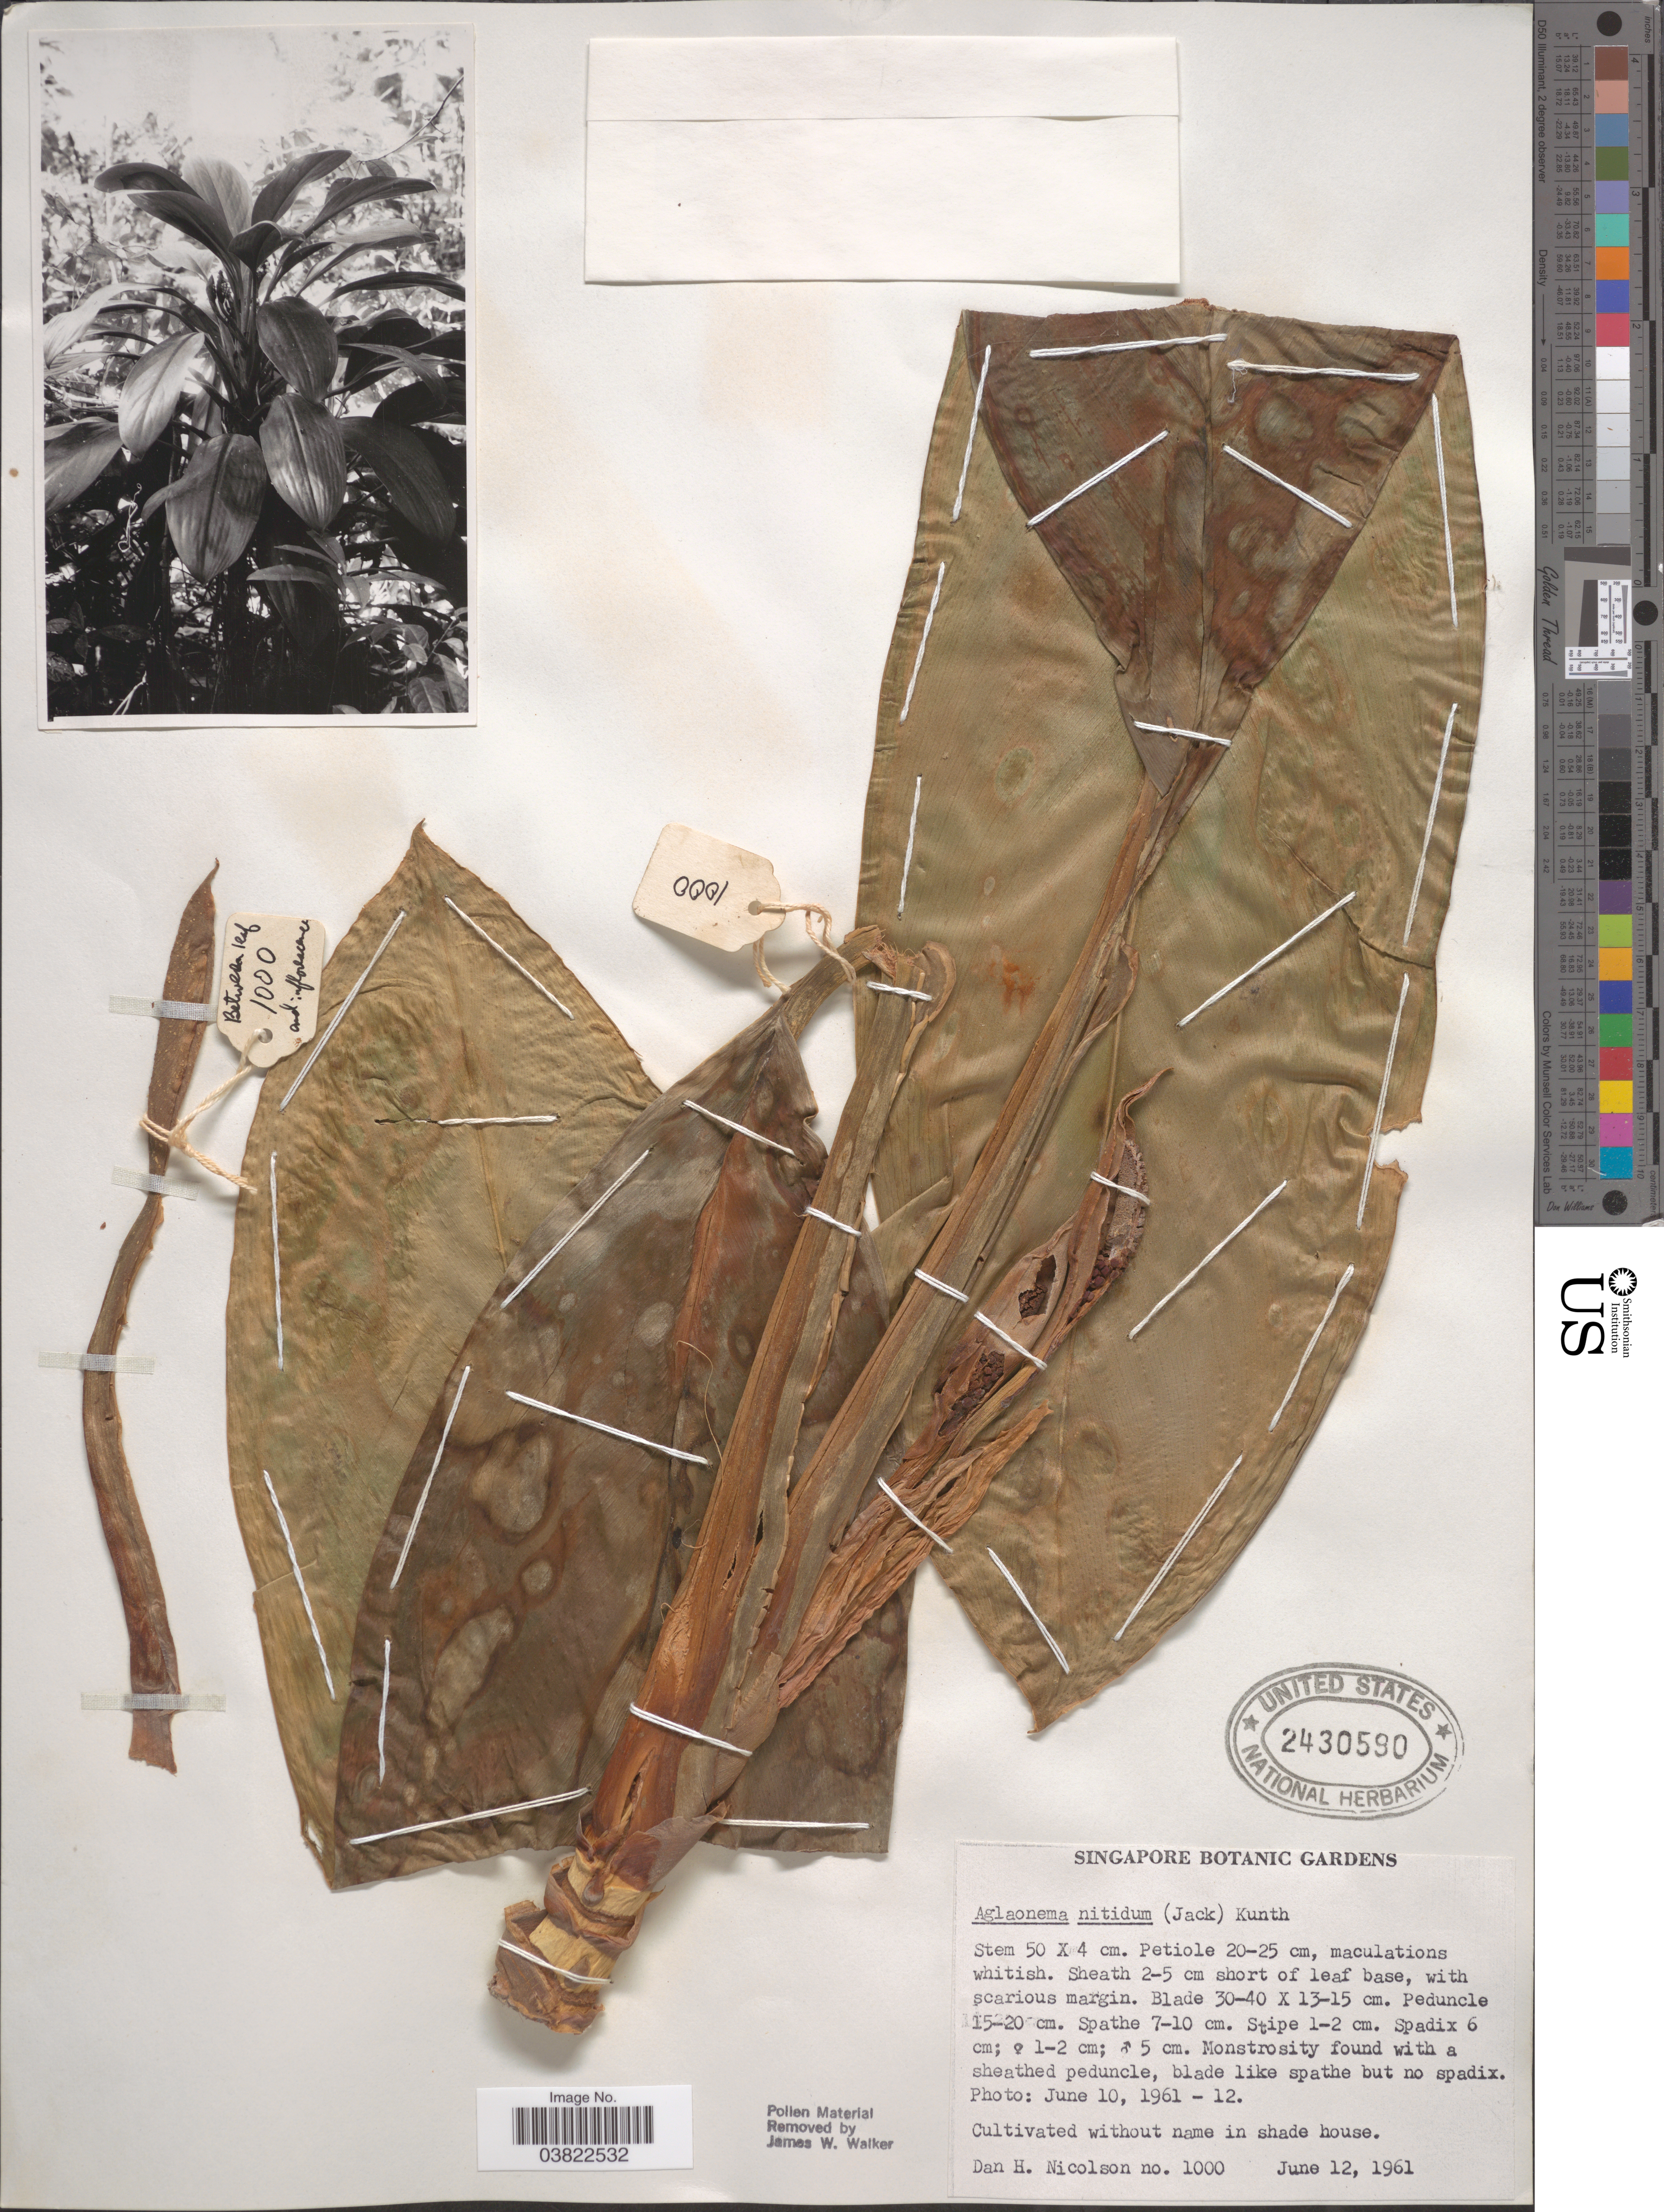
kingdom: Plantae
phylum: Tracheophyta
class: Liliopsida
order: Alismatales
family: Araceae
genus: Aglaonema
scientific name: Aglaonema nitidum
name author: (Jack) Kunth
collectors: D. H. Nicolson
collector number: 1000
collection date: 1961-06-12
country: Singapore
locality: Singapore Botanic Gardens.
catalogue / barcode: US 2430590